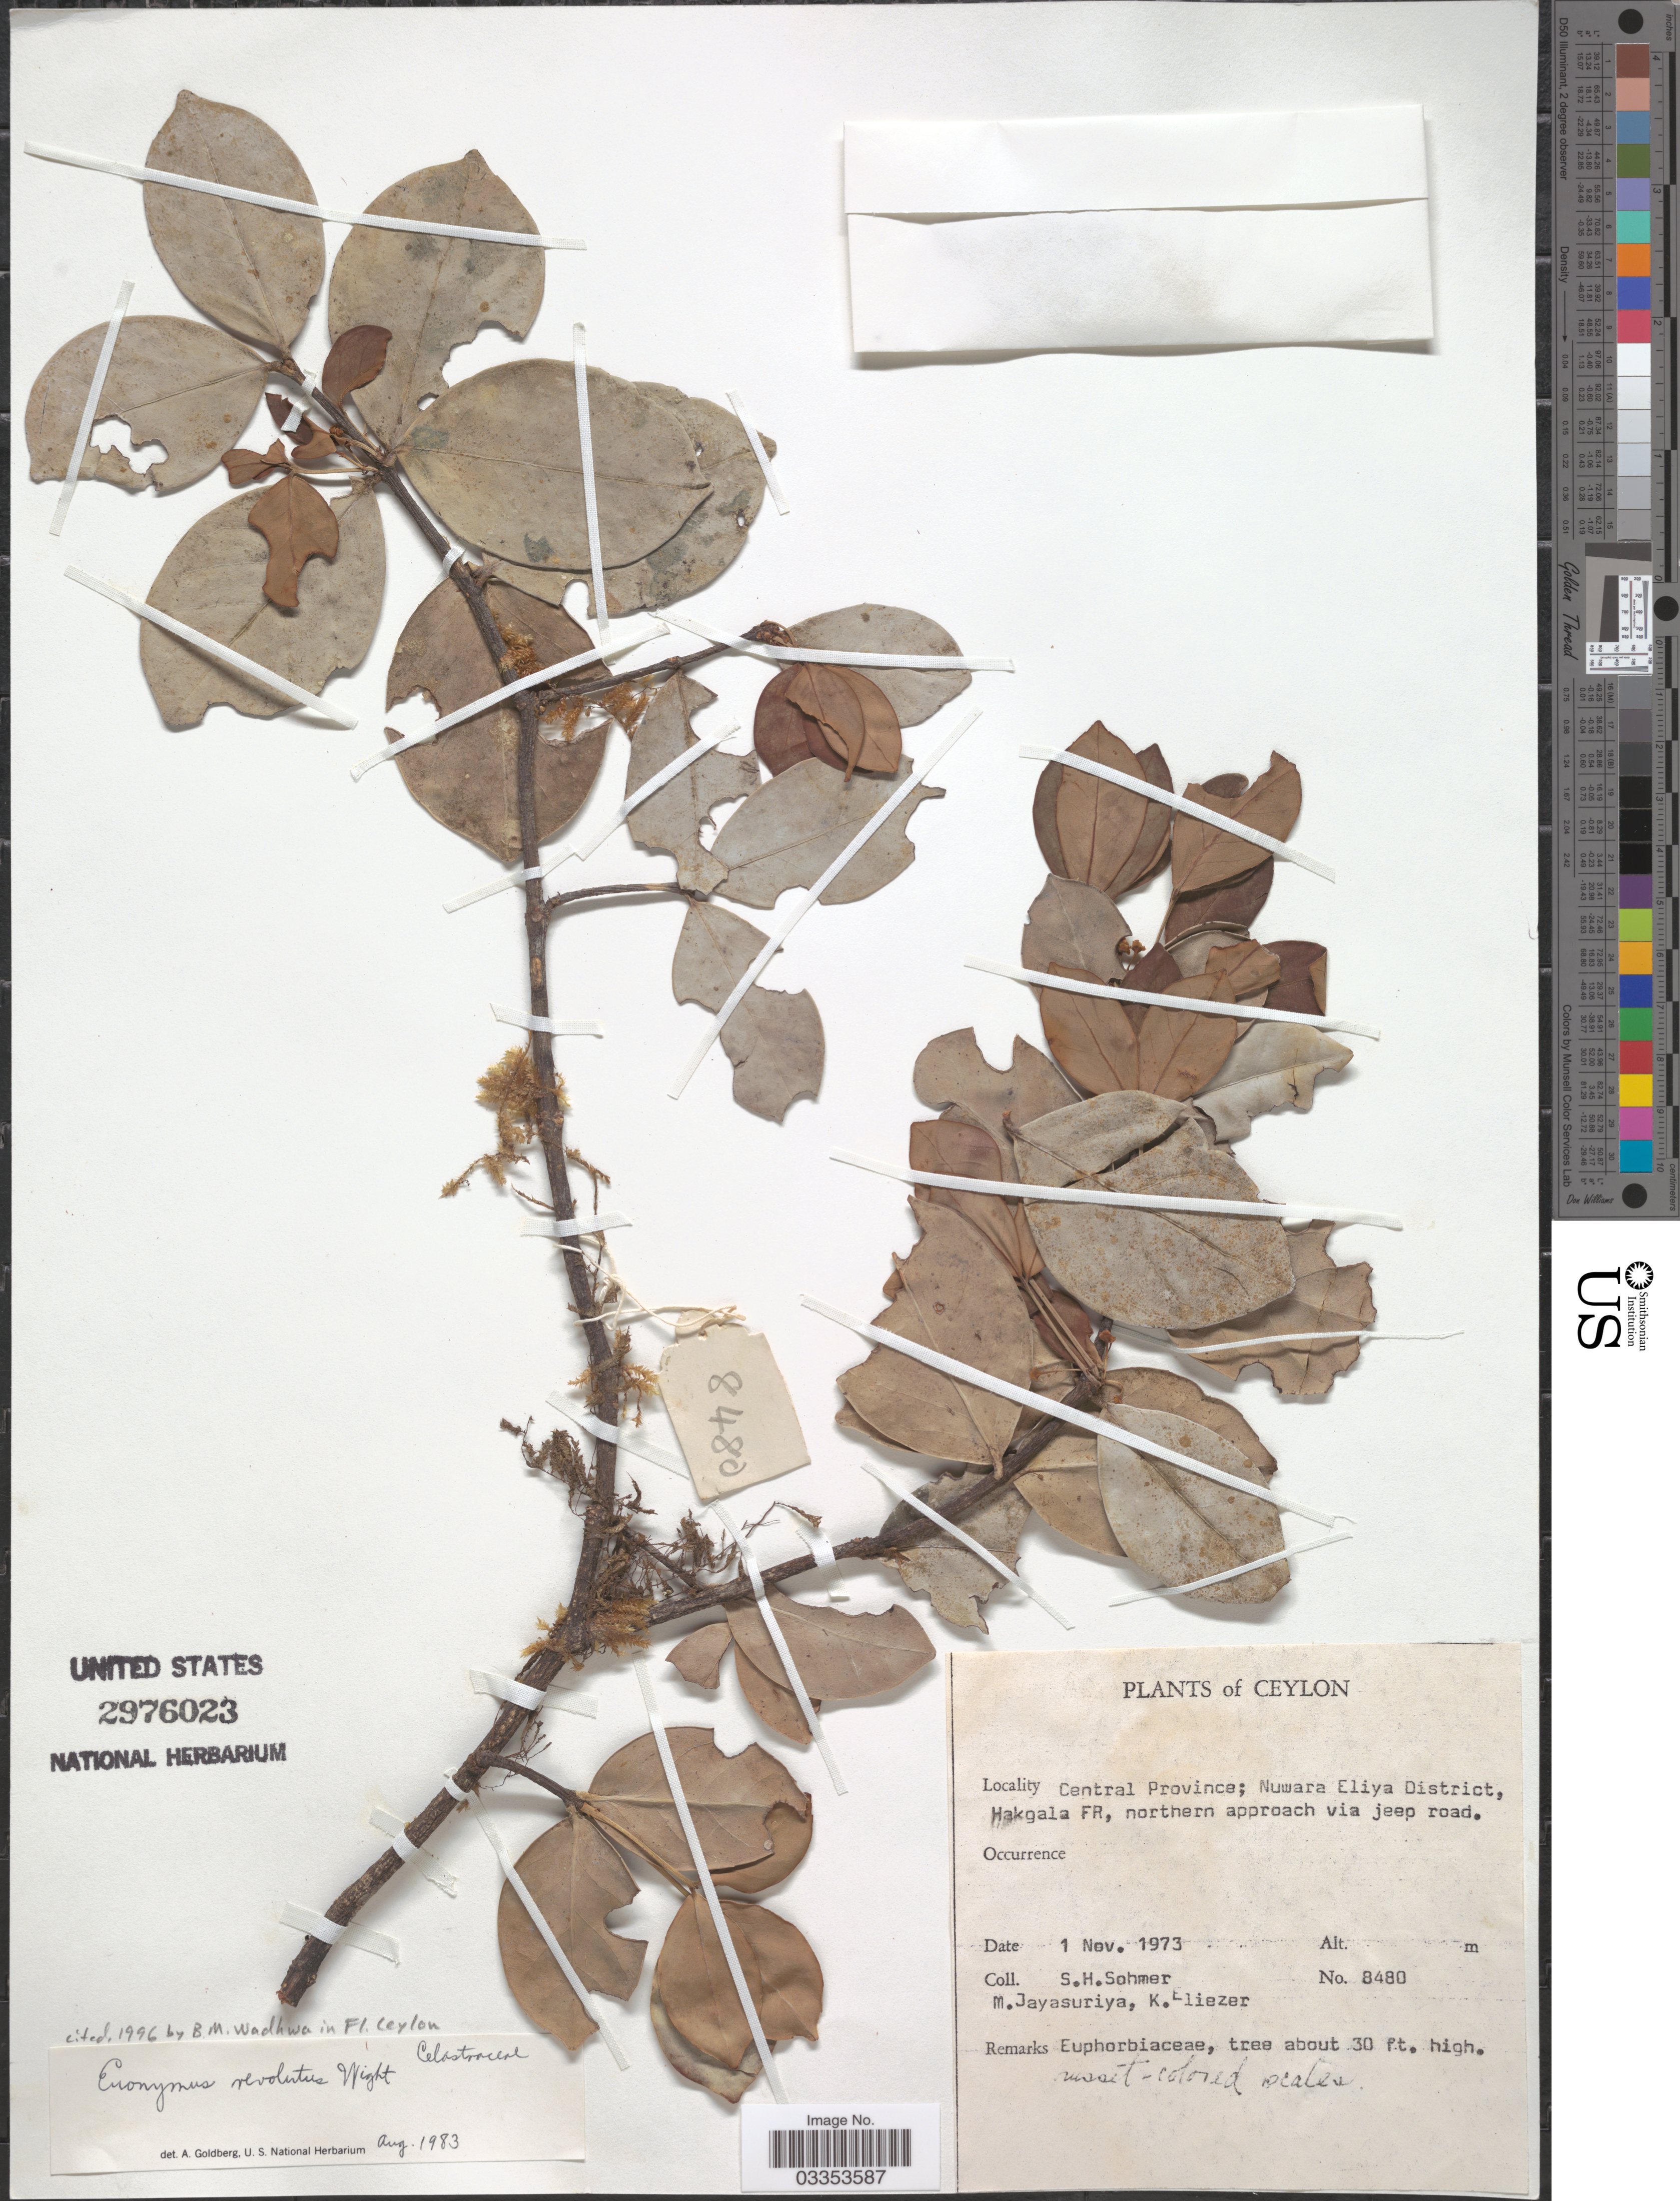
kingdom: Plantae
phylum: Tracheophyta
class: Magnoliopsida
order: Celastrales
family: Celastraceae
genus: Euonymus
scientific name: Euonymus revolutus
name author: Wight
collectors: S. H. Sohmer, M. Jayasuriya & K. Eliezer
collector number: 8480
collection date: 1973-11-01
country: Sri Lanka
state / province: Central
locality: Ceylon. Nuwara Eliya District, Hakgala FR, northern approach via jeep road.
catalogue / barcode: US 2976023